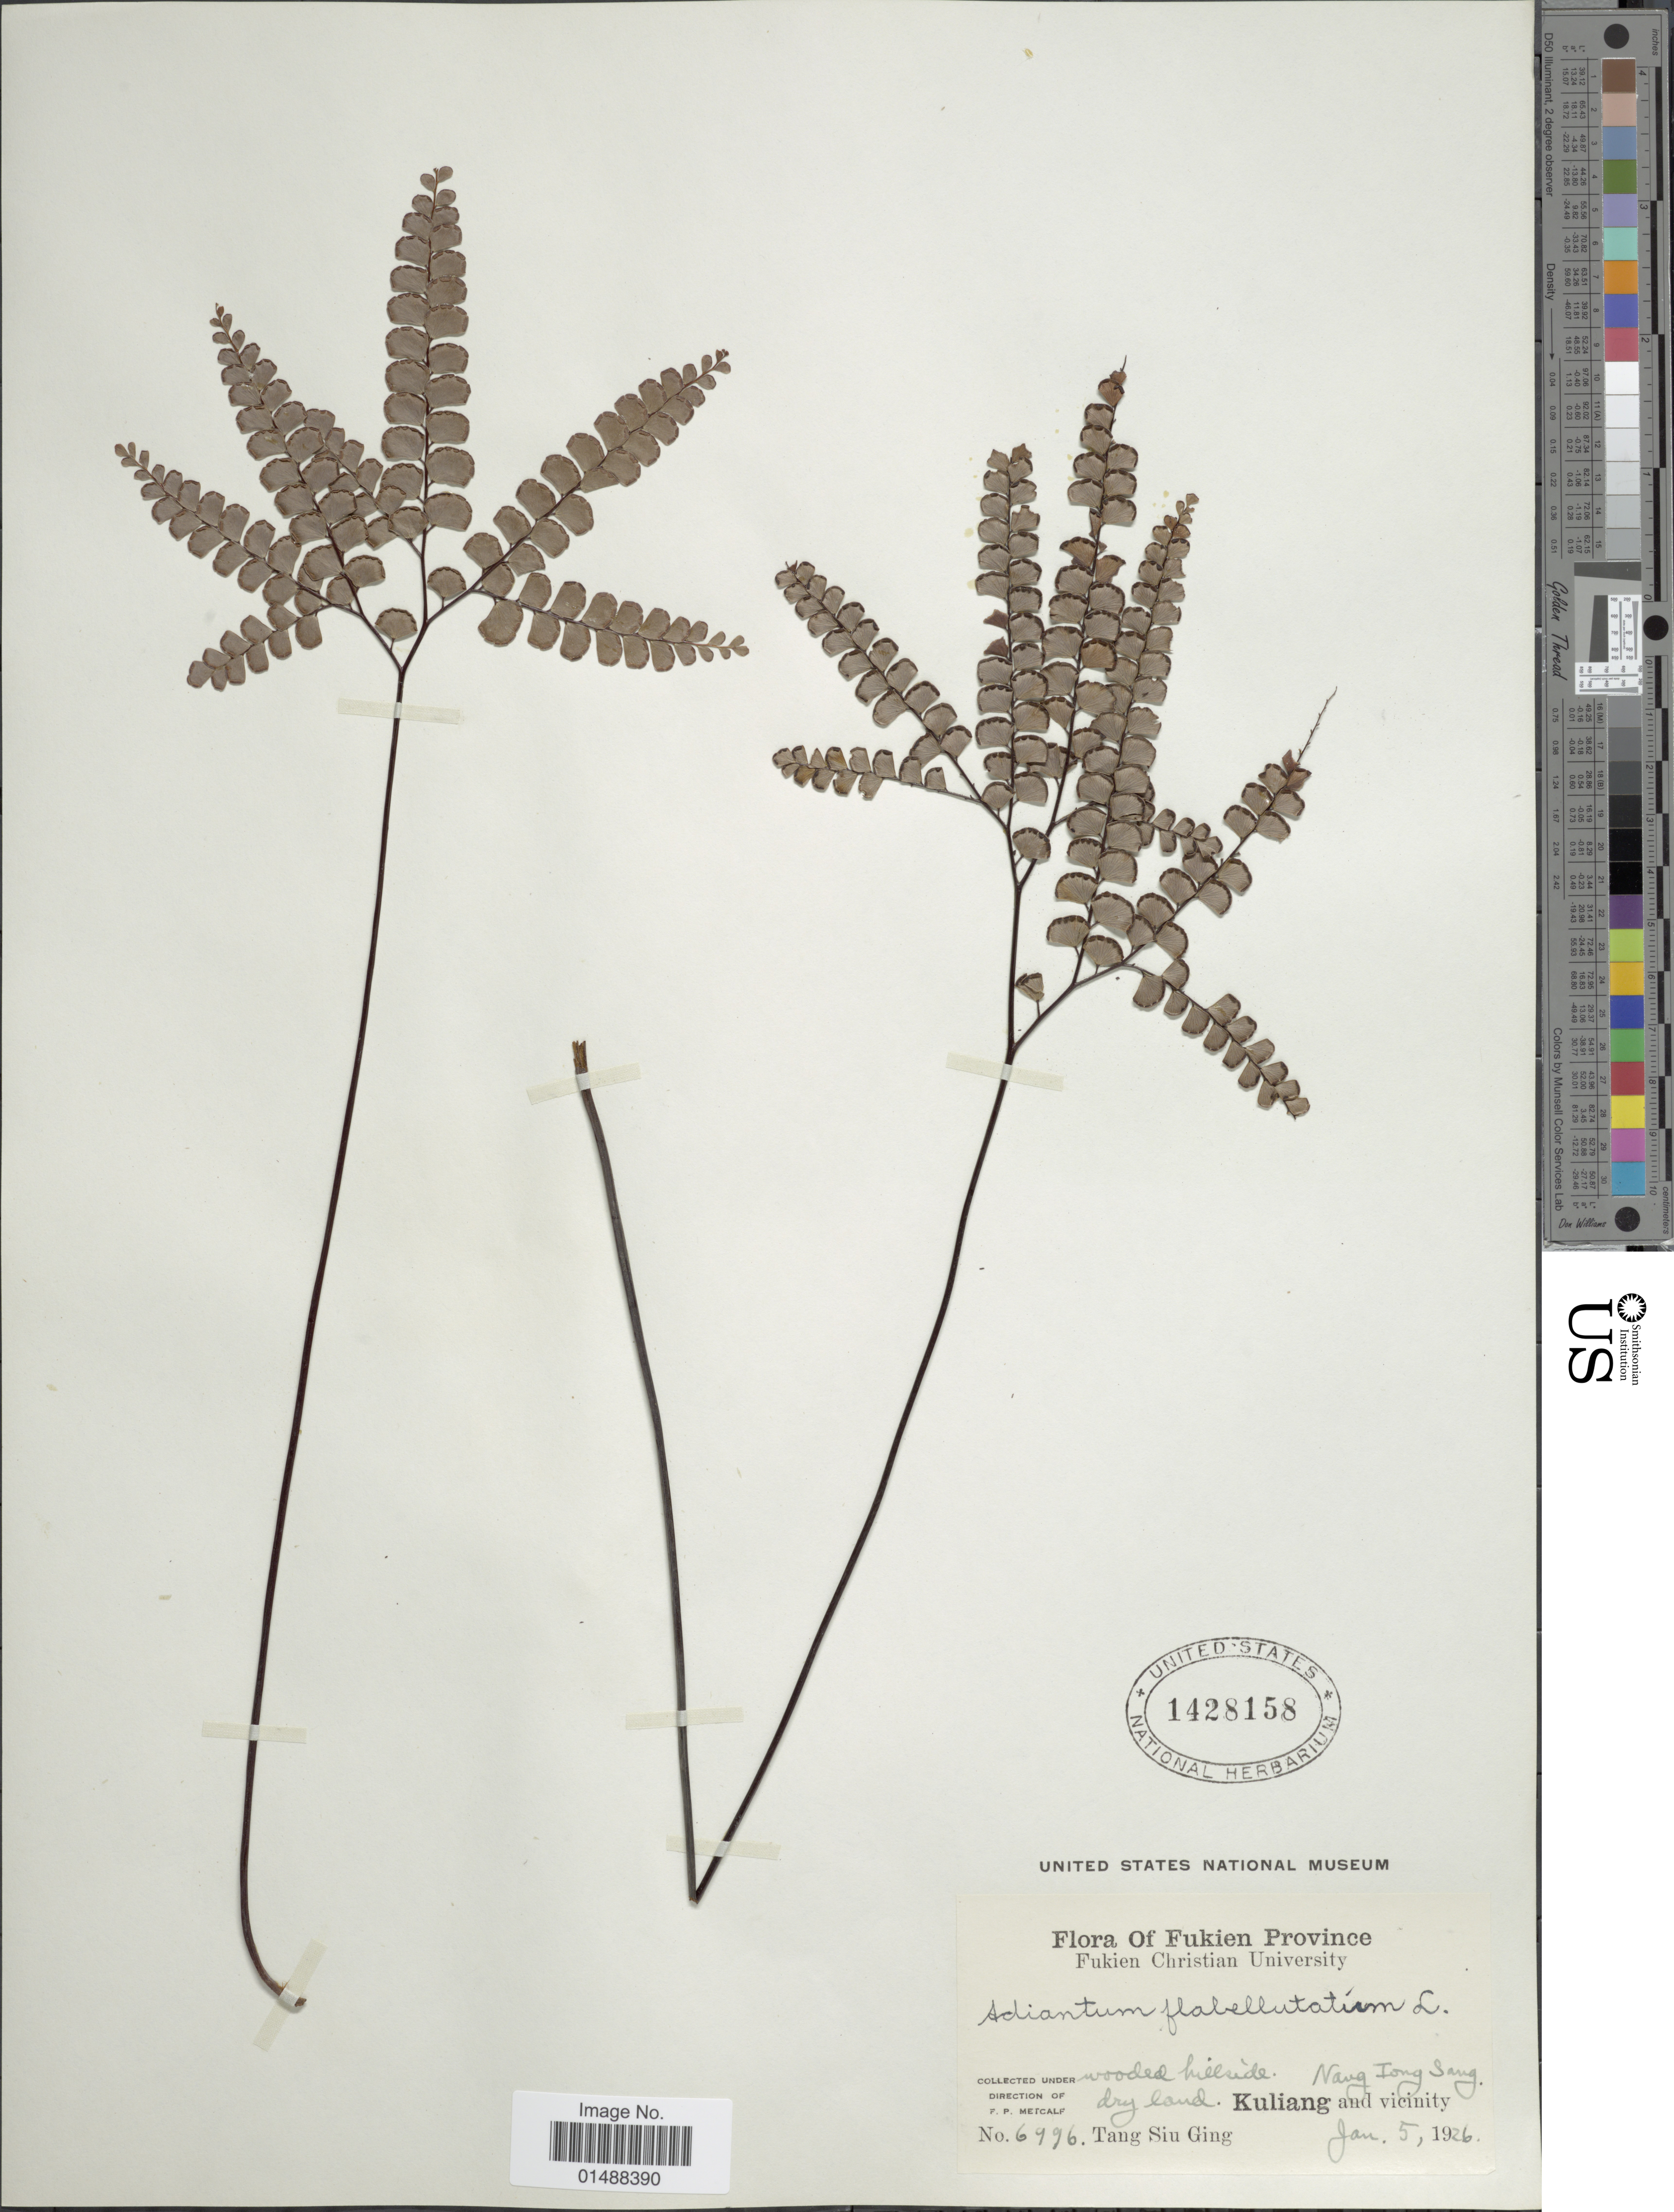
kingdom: Plantae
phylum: Tracheophyta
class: Polypodiopsida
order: Polypodiales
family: Pteridaceae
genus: Adiantum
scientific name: Adiantum flabellulatum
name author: L.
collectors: S. Tang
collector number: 6996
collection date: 1926-01-05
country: China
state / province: Fujian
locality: Fukien Province, Kuliang and vicinity. Nang Iong Sang.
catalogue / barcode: US 1428158